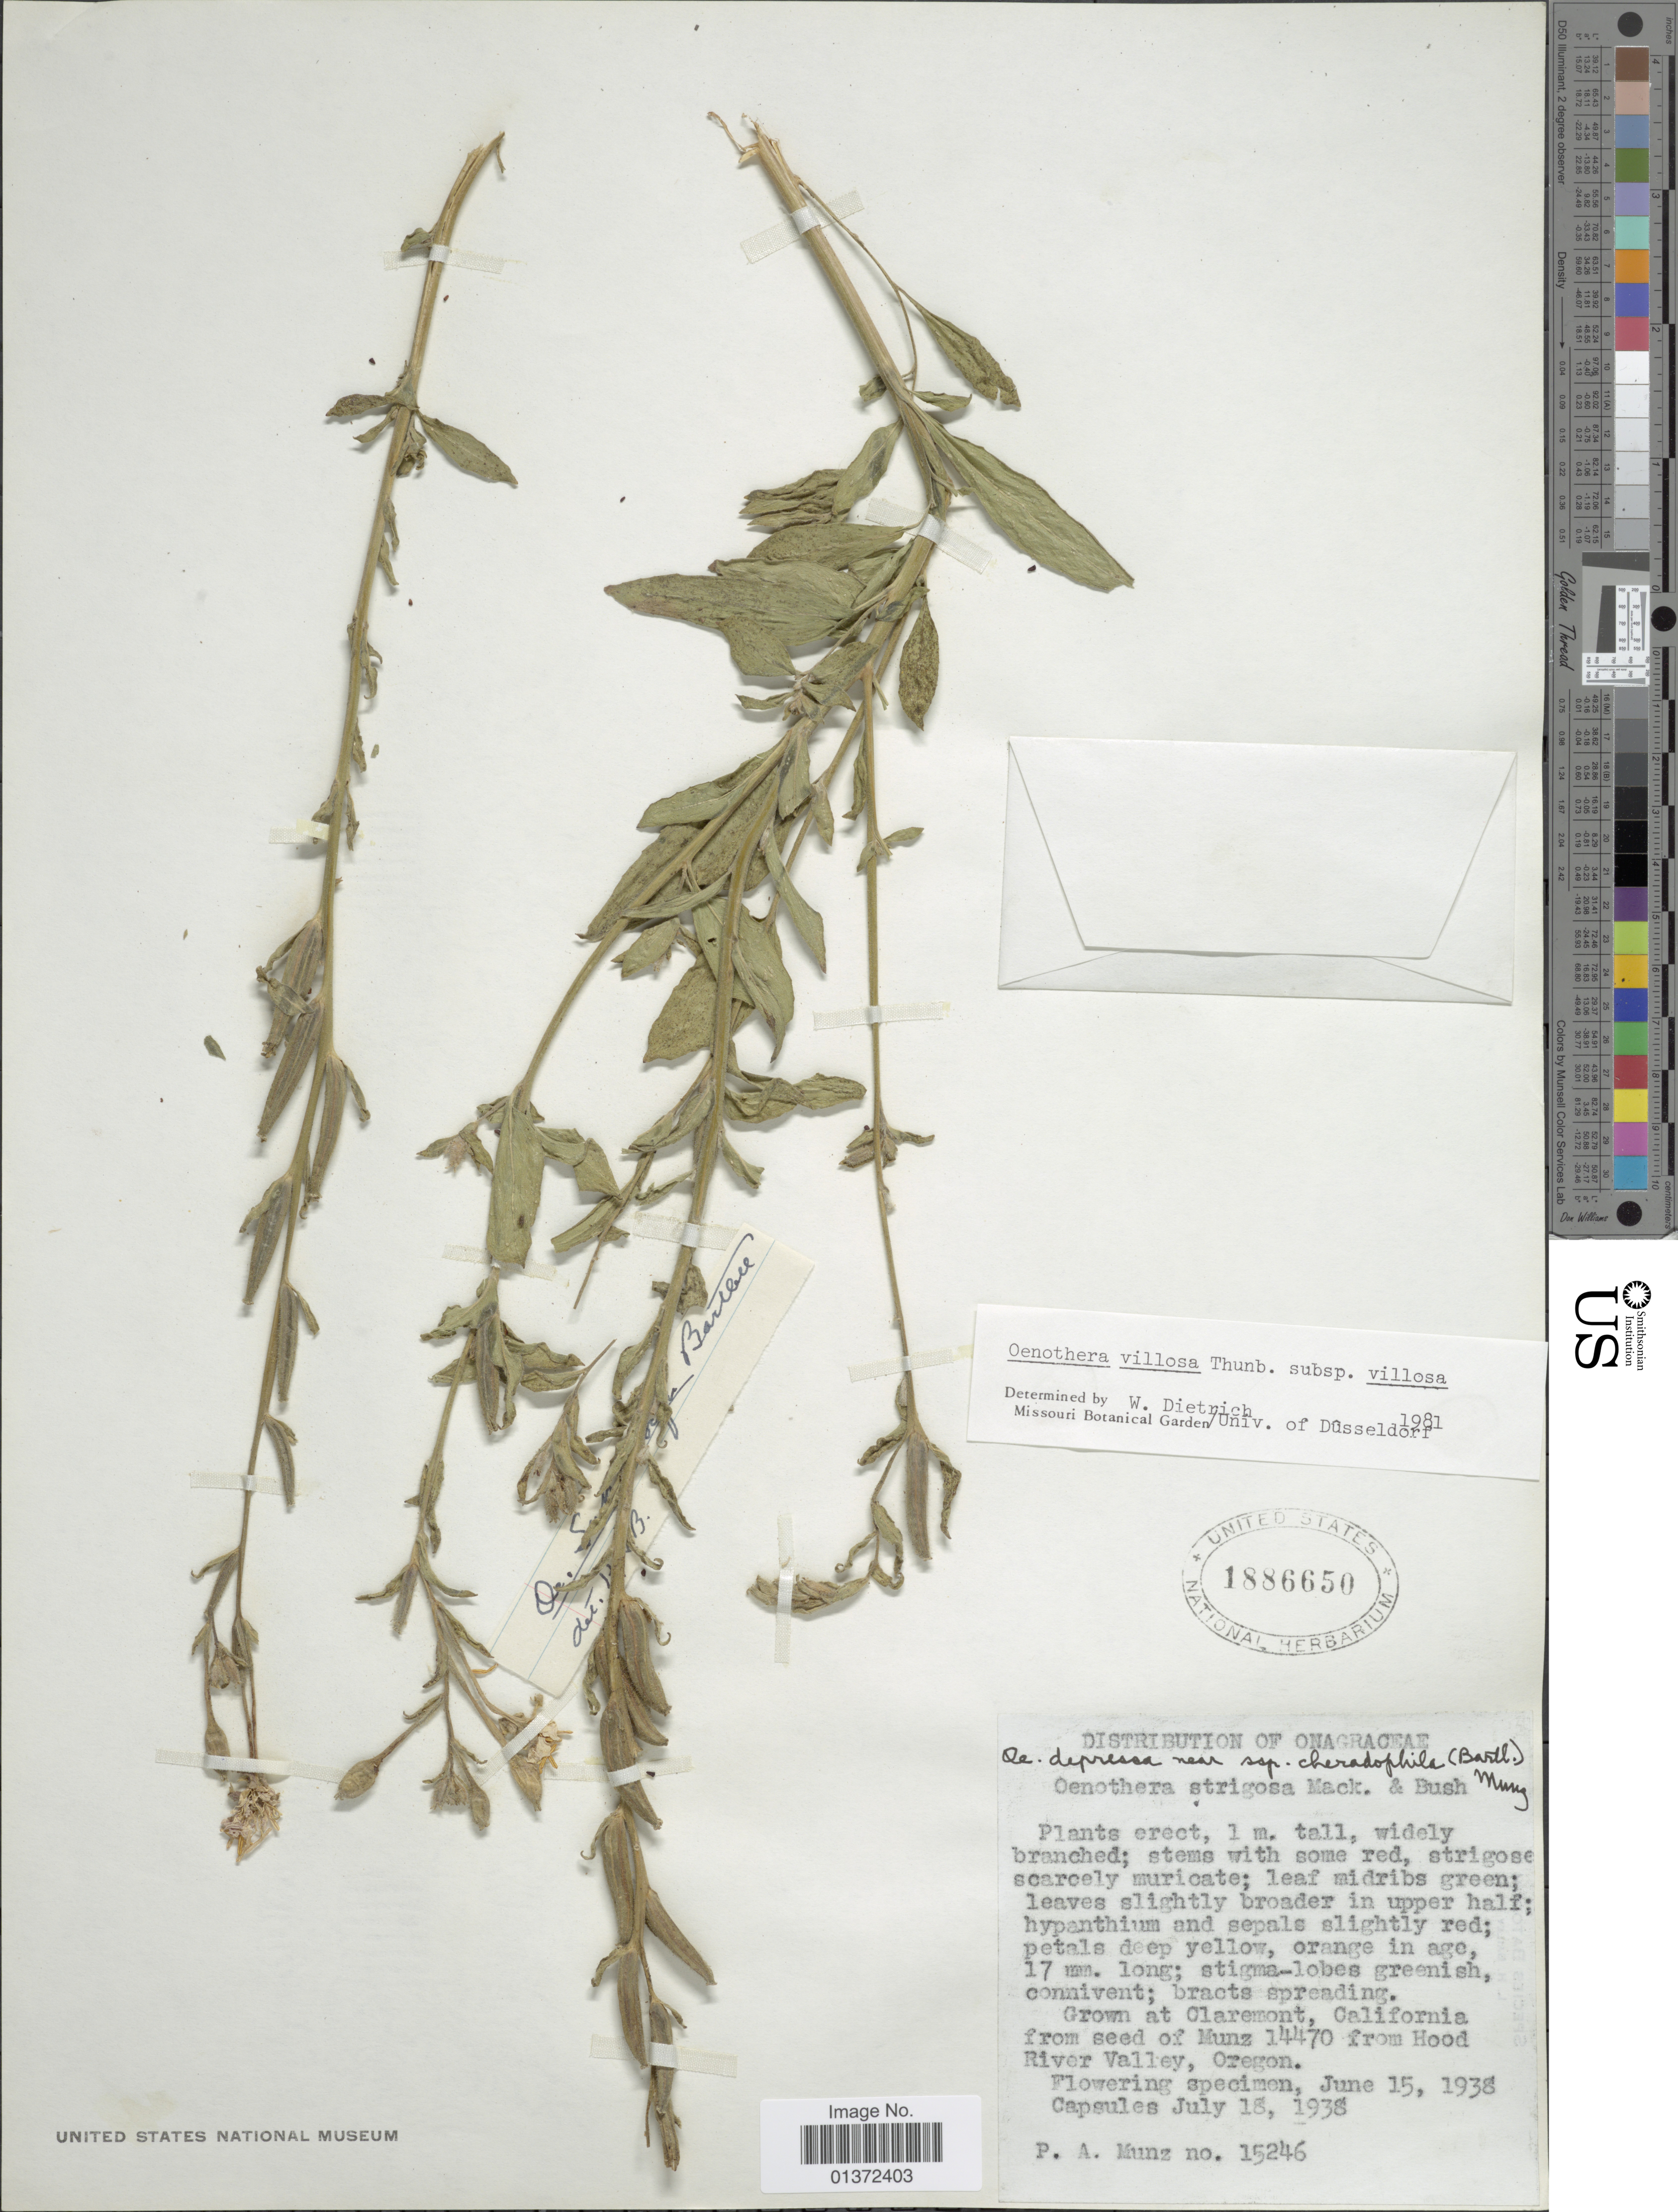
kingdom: Plantae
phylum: Tracheophyta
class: Magnoliopsida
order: Myrtales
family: Onagraceae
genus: Oenothera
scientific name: Oenothera villosa subsp. villosa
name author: Thunb.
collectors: P. A. Munz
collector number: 15246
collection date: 1938-06-15/1938-07-18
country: United States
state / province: California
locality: Claremont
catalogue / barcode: US 1886650